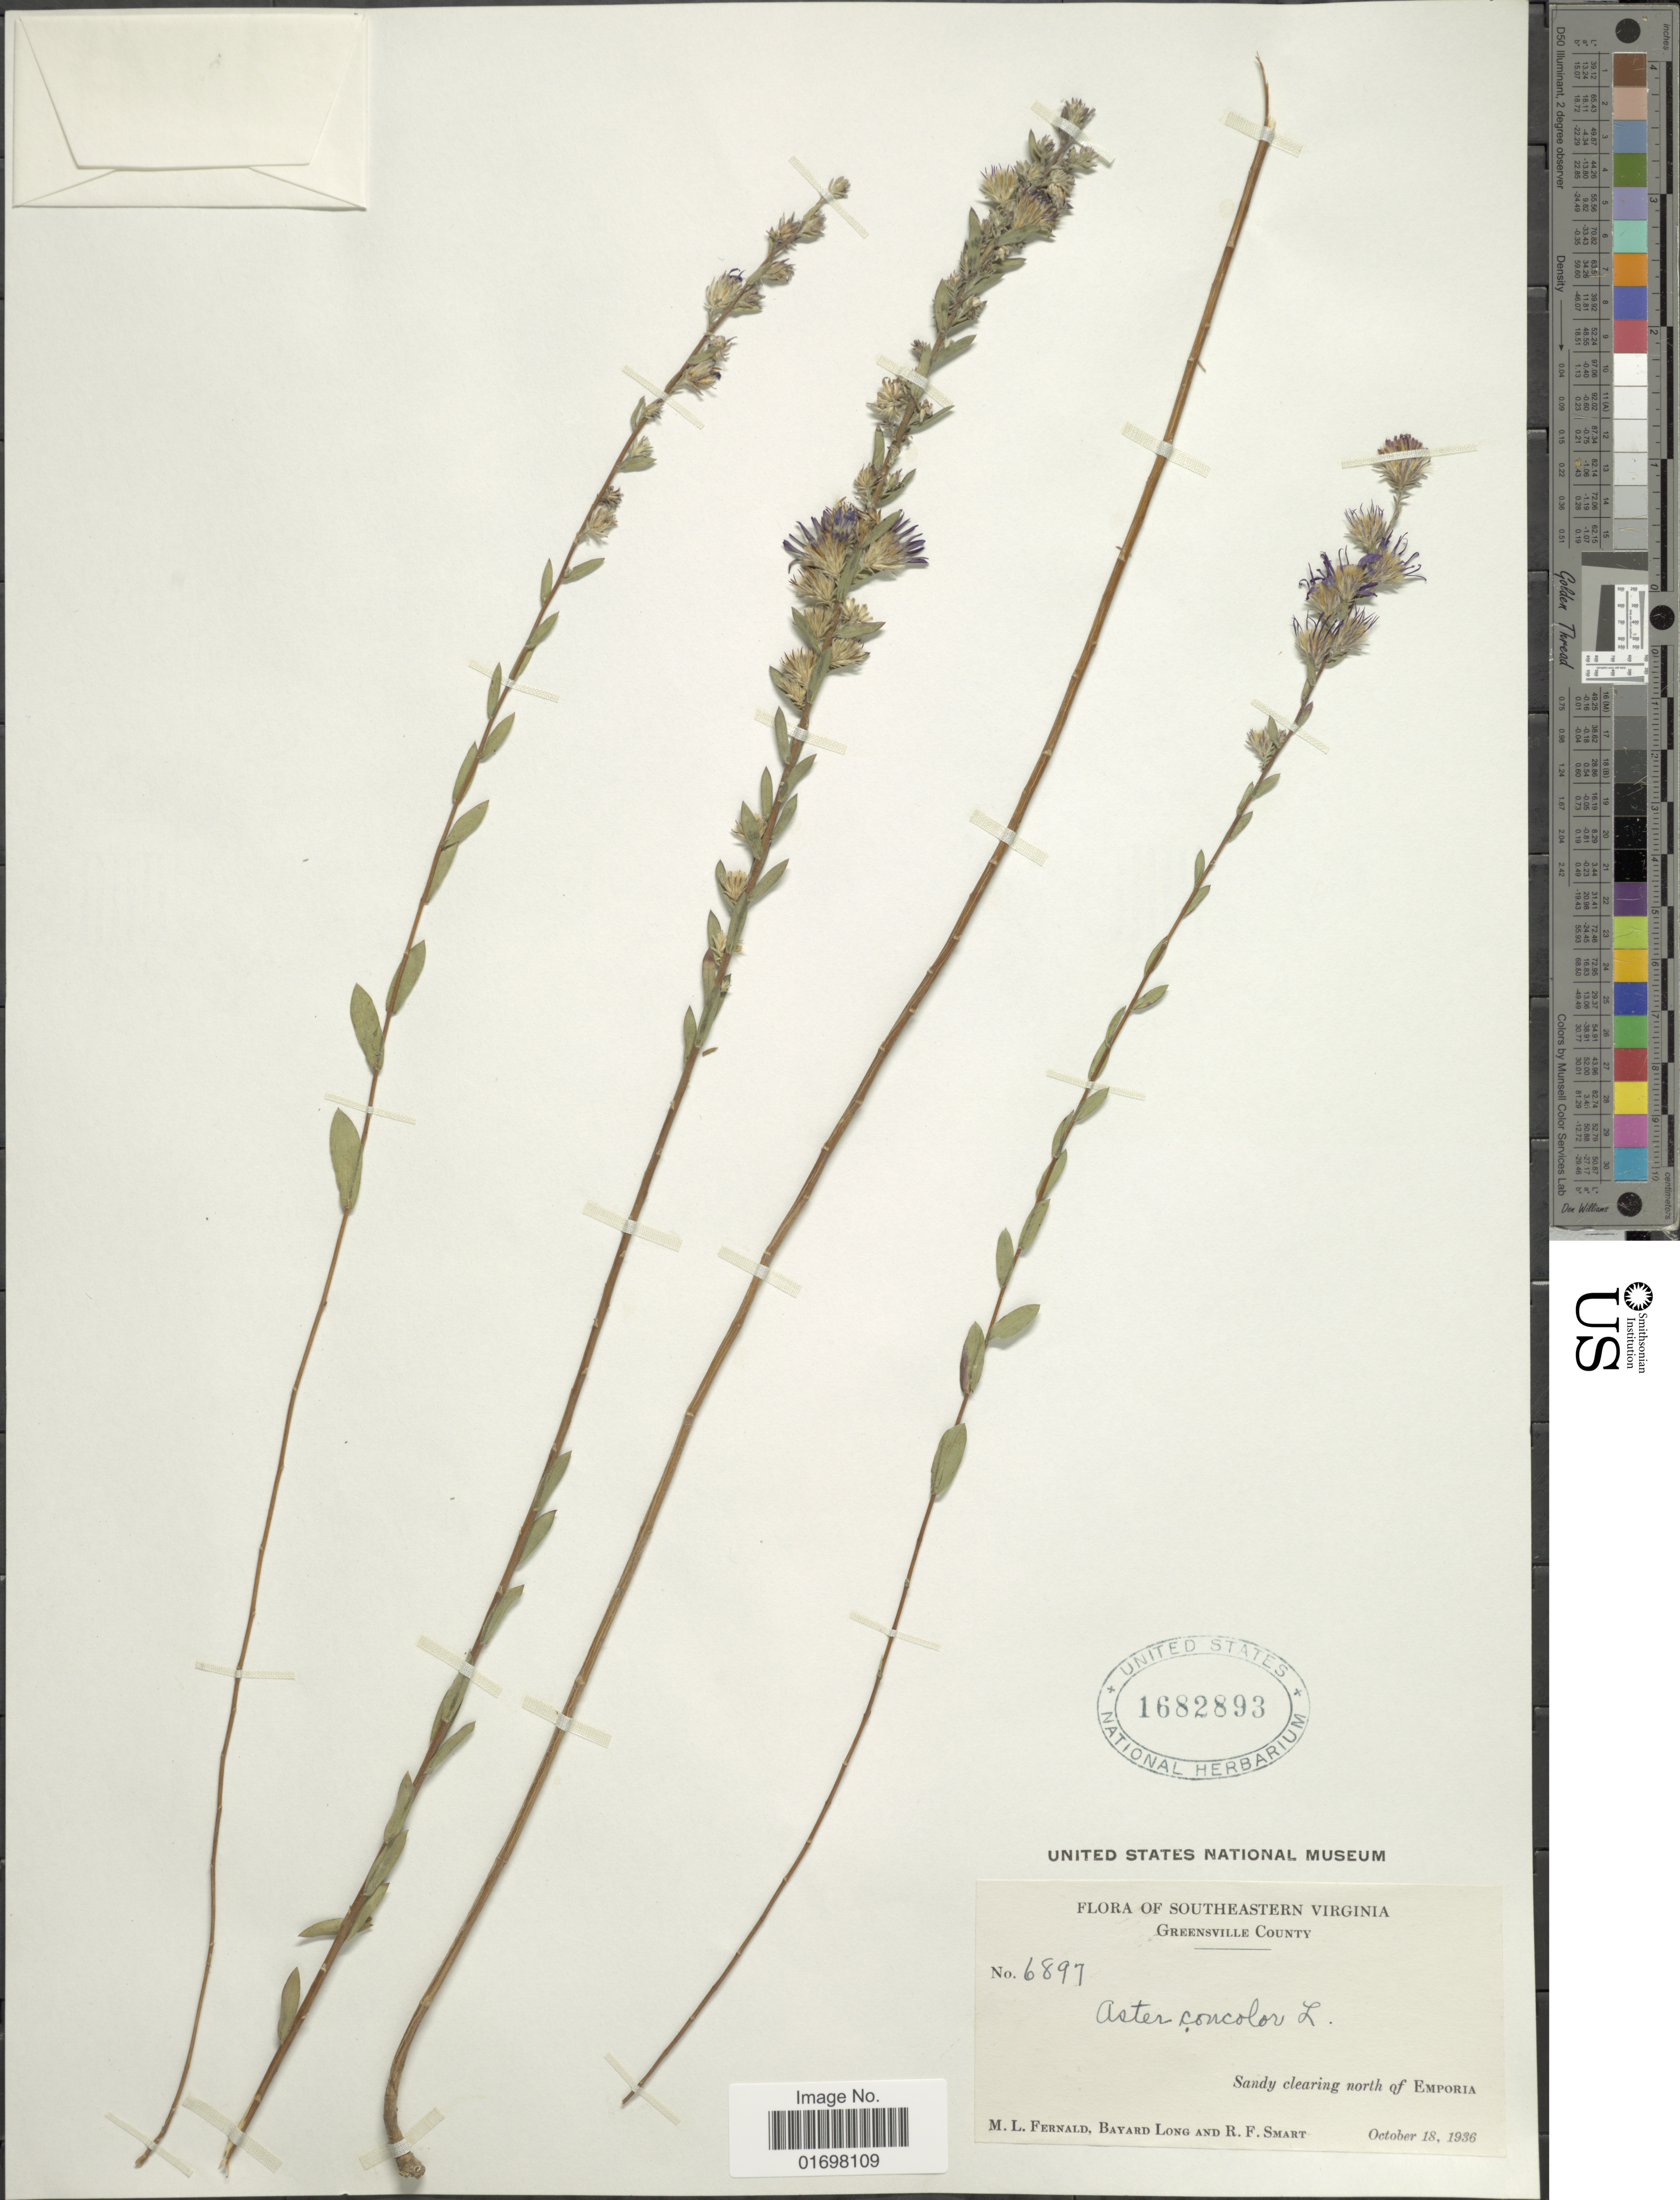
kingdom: Plantae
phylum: Tracheophyta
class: Magnoliopsida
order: Asterales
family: Asteraceae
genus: Symphyotrichum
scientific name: Symphyotrichum concolor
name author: (L.) G.L. Nesom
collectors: M. L. Fernald, B. Long & R. Smart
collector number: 6897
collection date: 1936-10-18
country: United States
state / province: Virginia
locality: Southeastern Virginia. North of Emporia.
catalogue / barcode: US 1682893